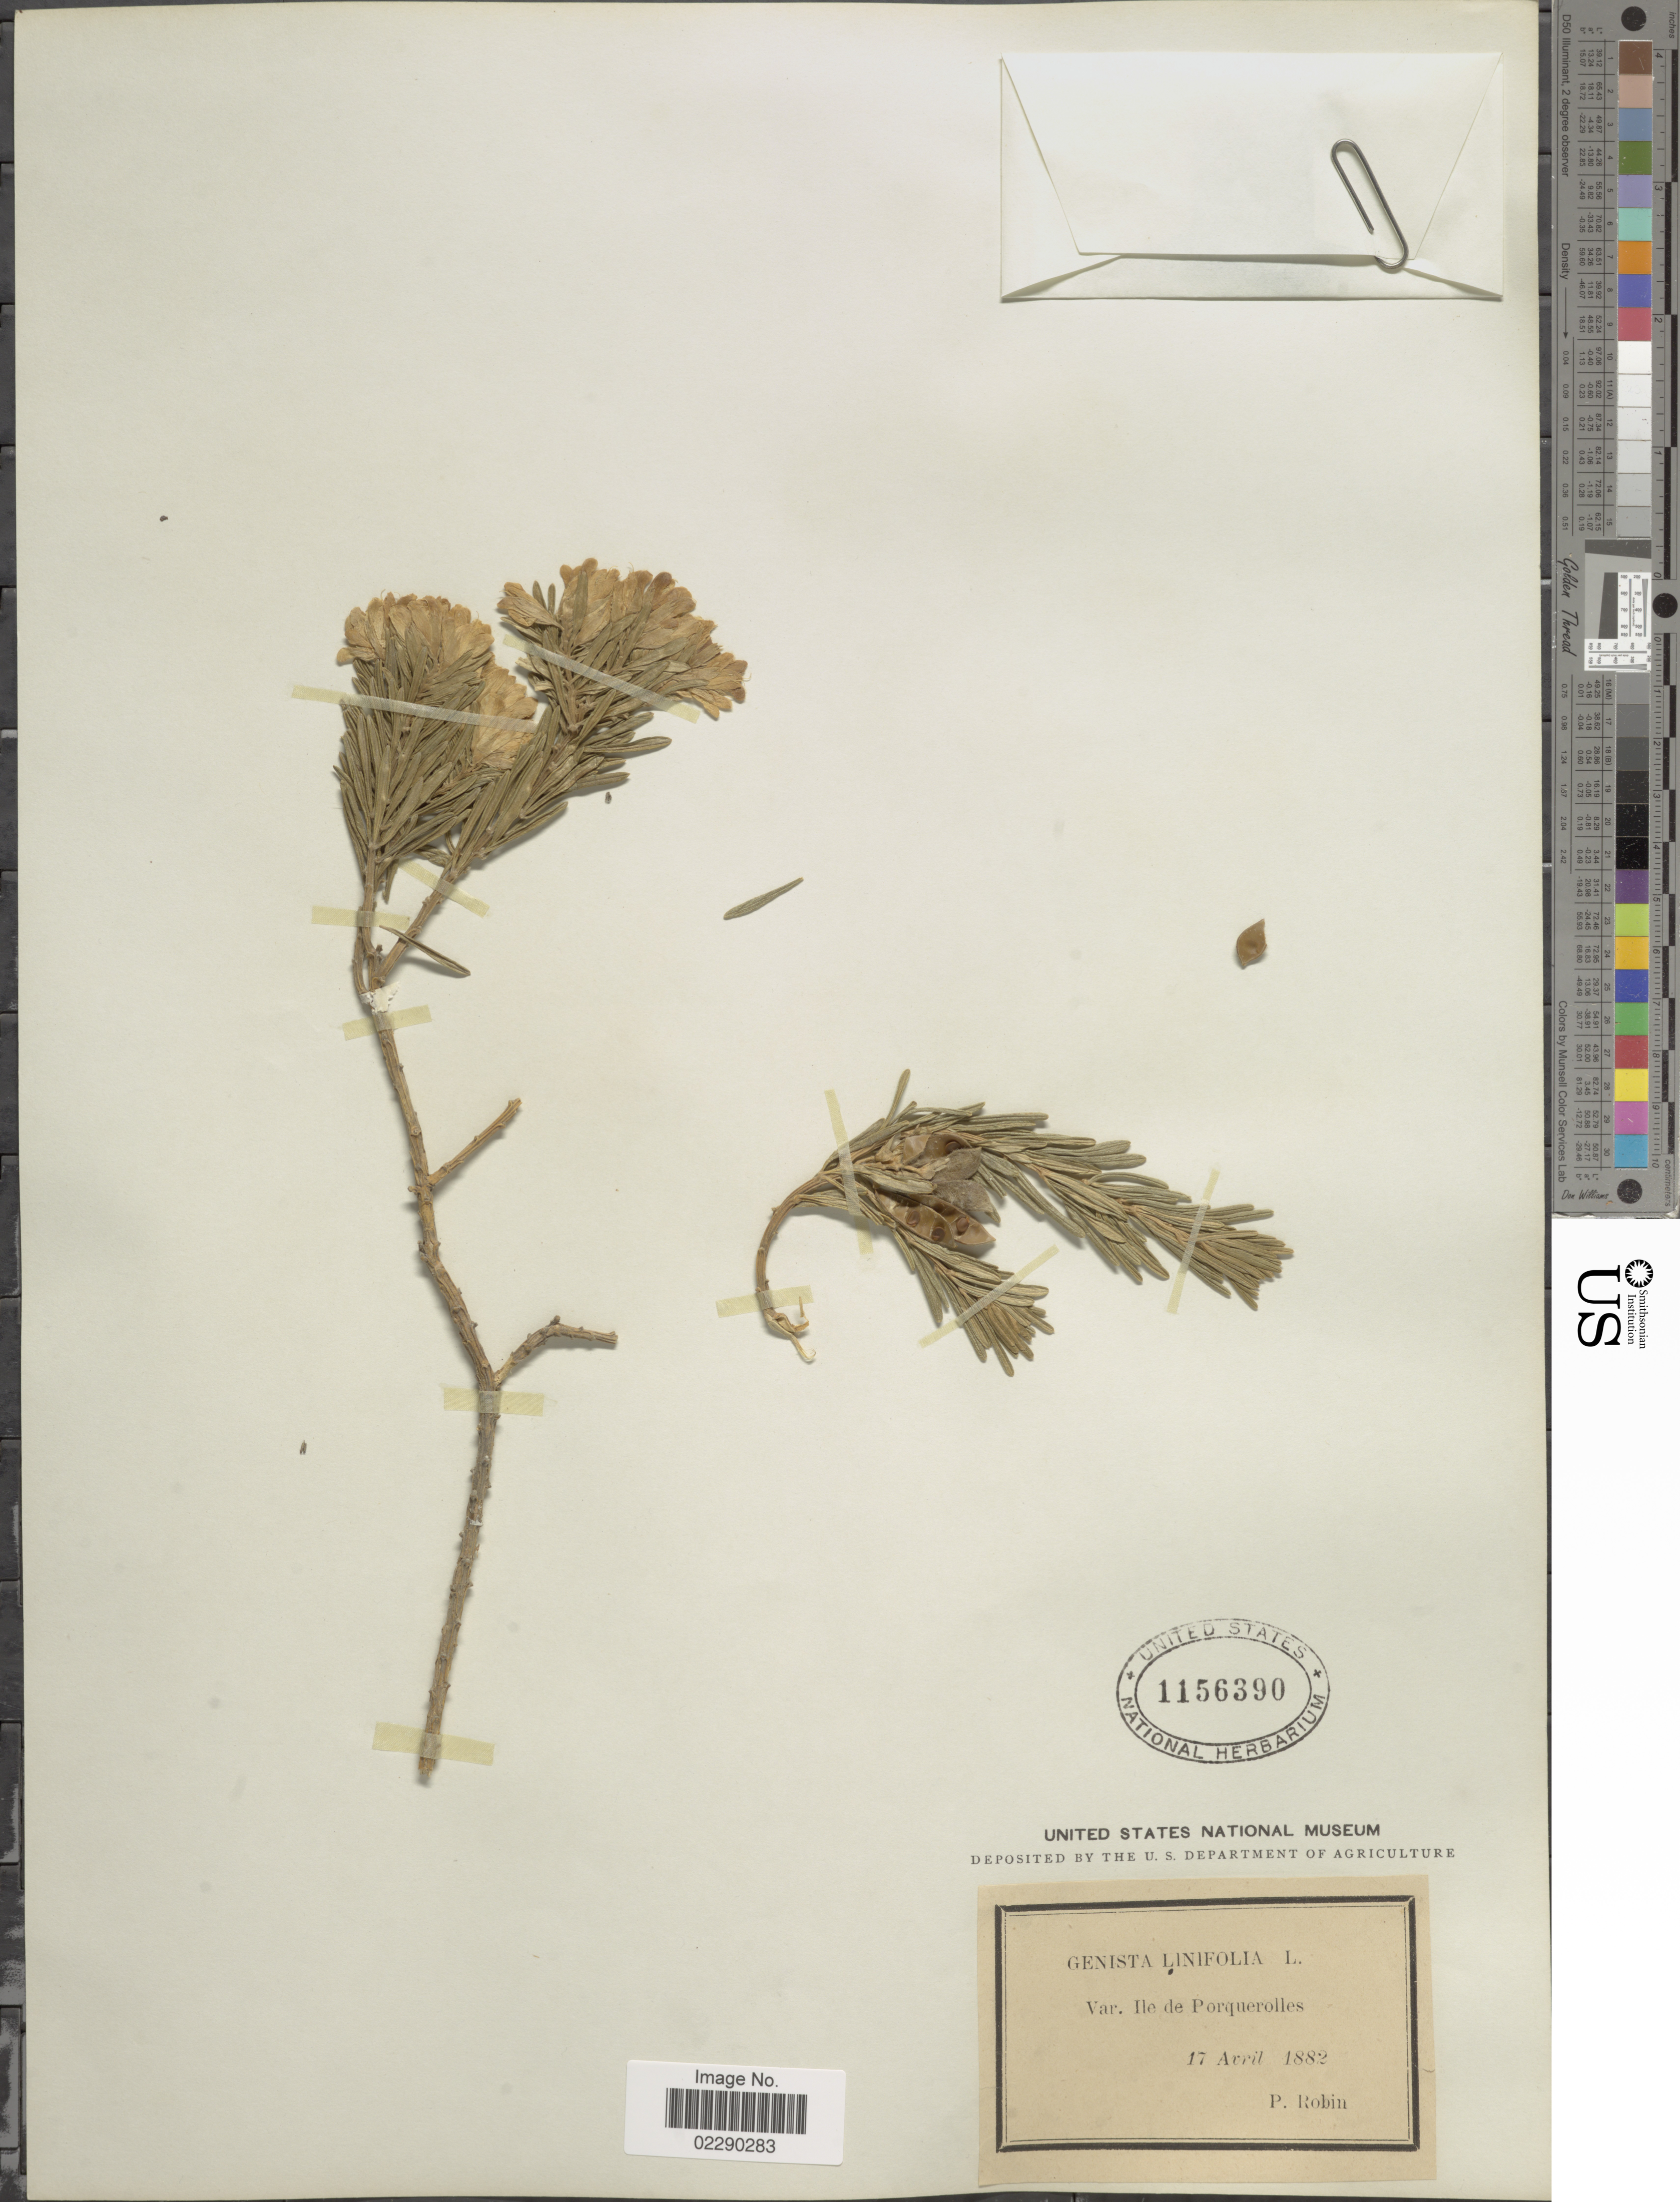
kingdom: Plantae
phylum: Tracheophyta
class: Magnoliopsida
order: Fabales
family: Fabaceae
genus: Genista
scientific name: Genista linifolia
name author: L.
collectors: P. Robin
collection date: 1882-04-17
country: France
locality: Var. Ile de Porquerolles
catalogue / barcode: US 1156390